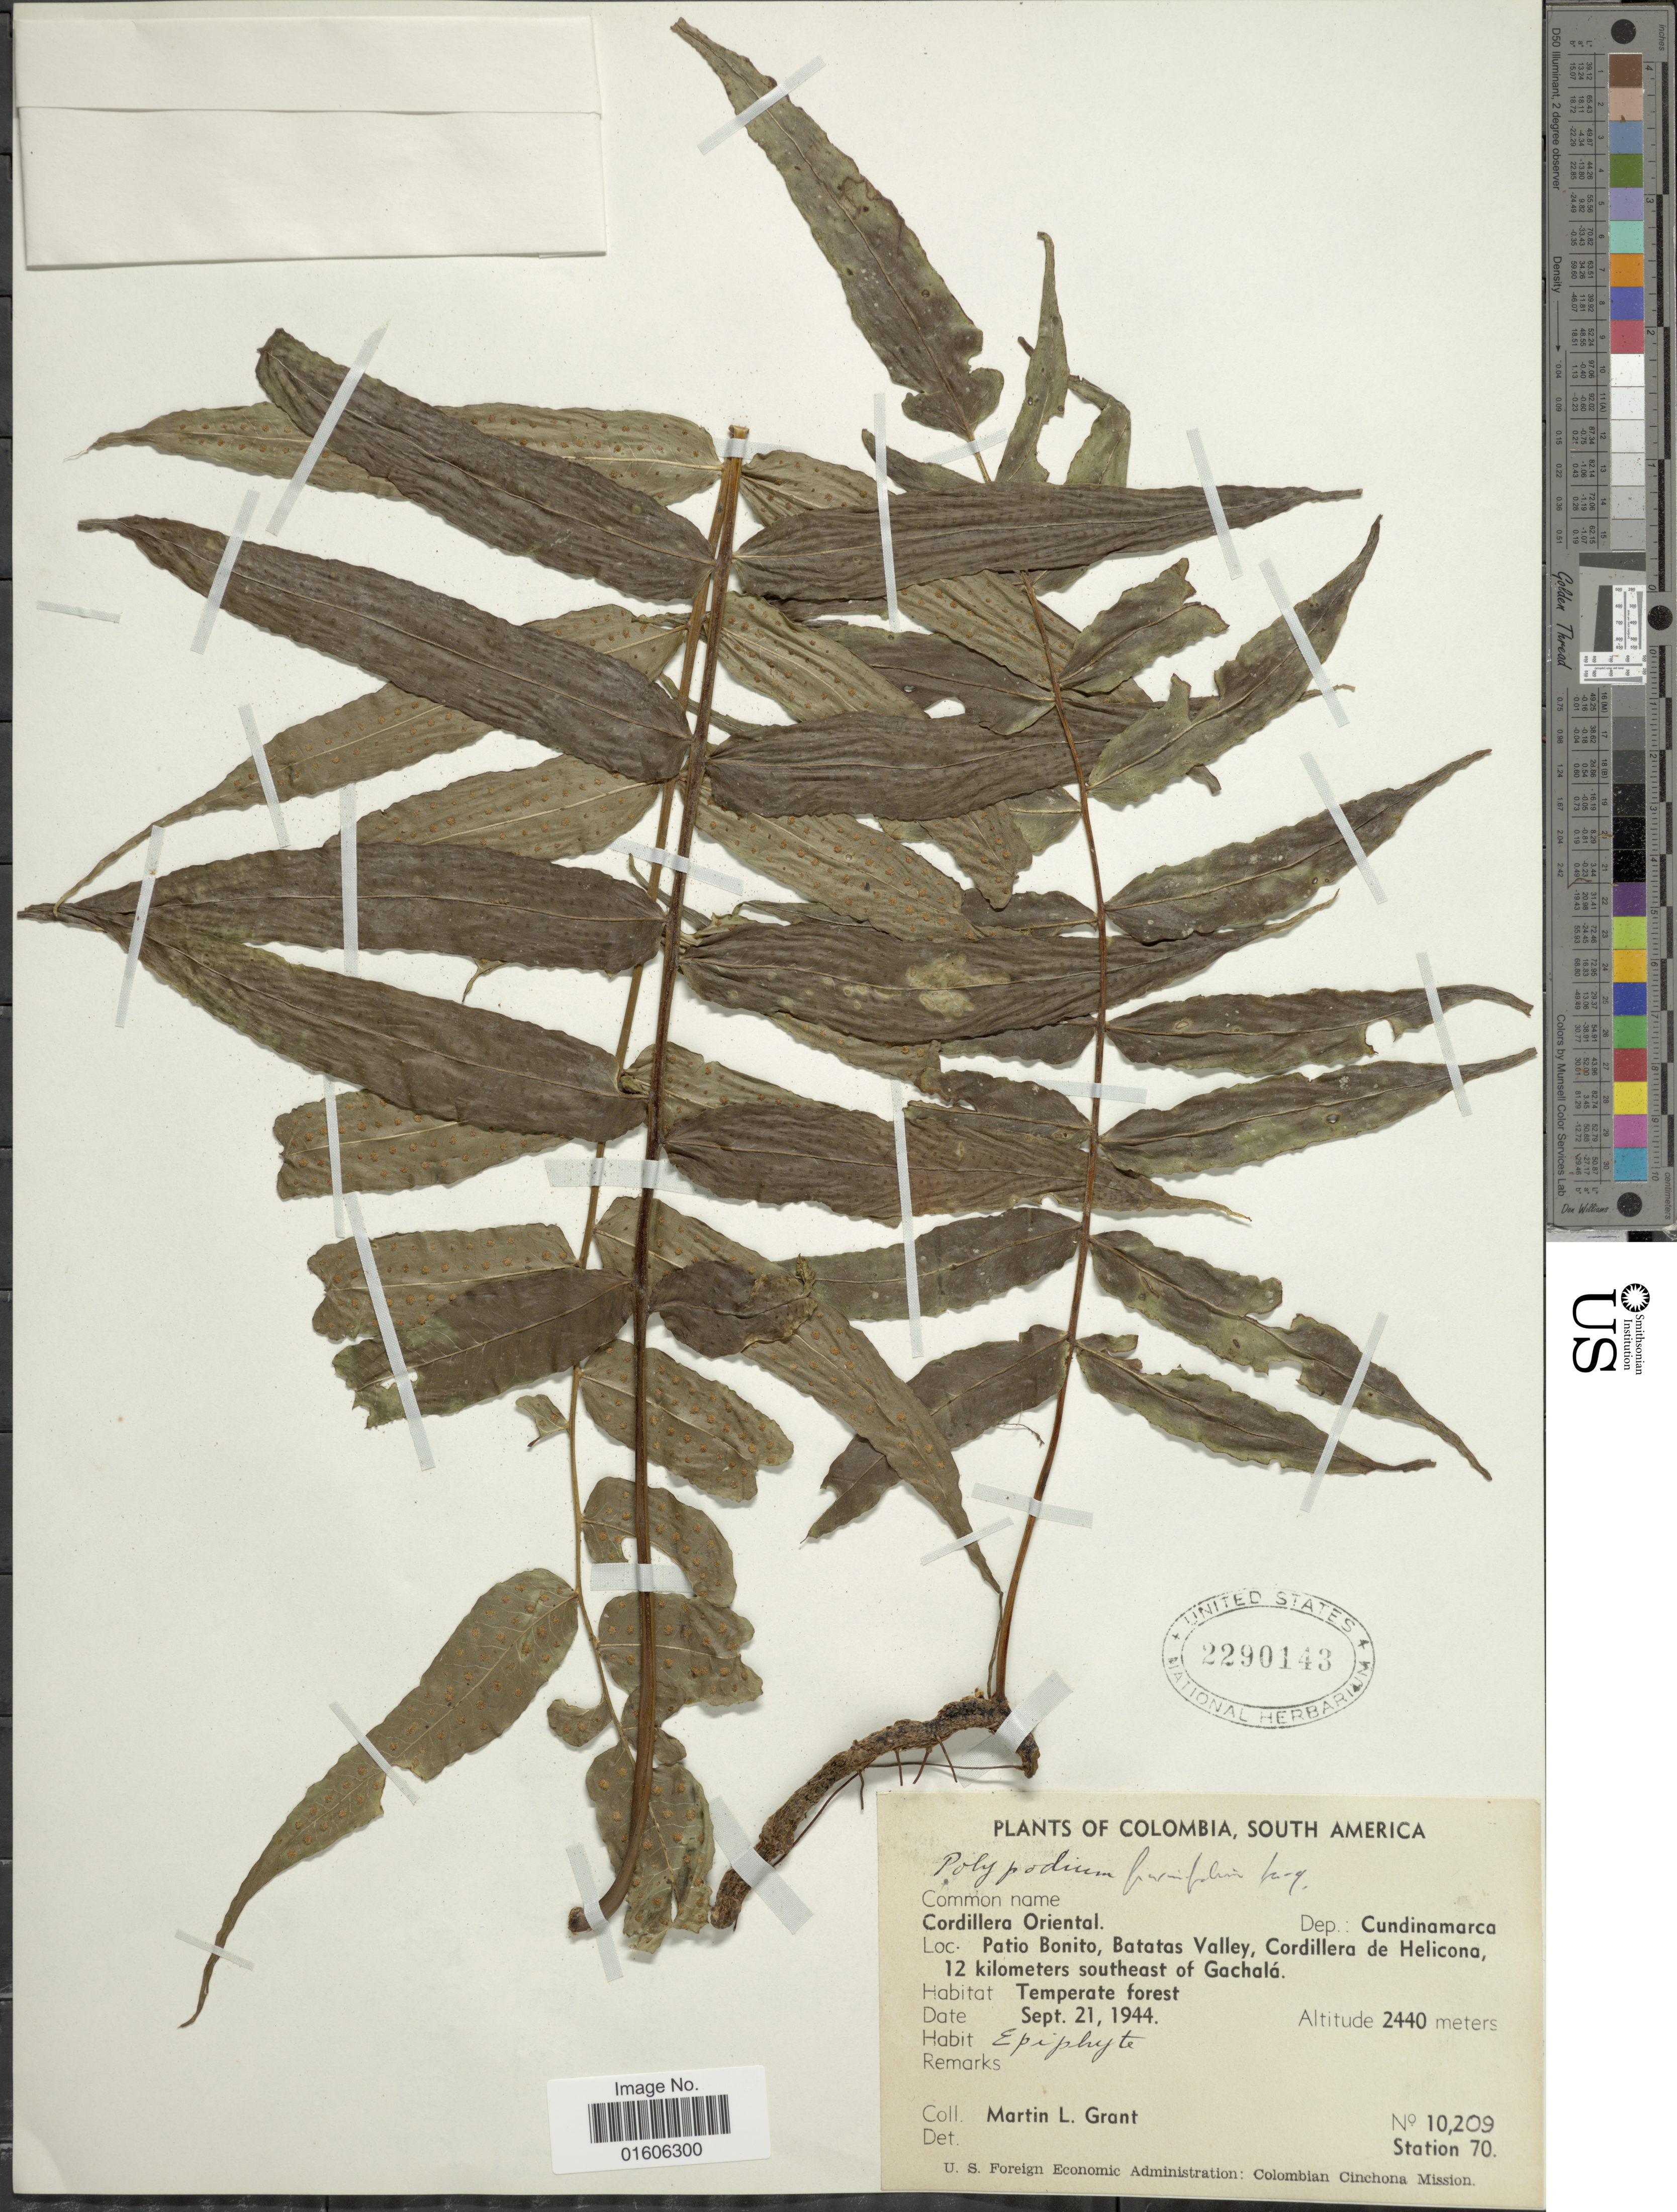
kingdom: Plantae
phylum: Tracheophyta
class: Polypodiopsida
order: Polypodiales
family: Polypodiaceae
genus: Serpocaulon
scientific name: Serpocaulon fraxinifolium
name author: (Jacq.) A.R. Sm.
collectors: M. L. Grant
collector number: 10209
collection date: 1944-09-21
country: Colombia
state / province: Cundinamarca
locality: Cordillera Oriental. Dep.: Cundinamarca. Patio Bonito, Batatas Valley, Cordillera de Helicona, 12 kilometers southeast of Gachalá.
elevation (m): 2440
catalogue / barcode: US 2290143